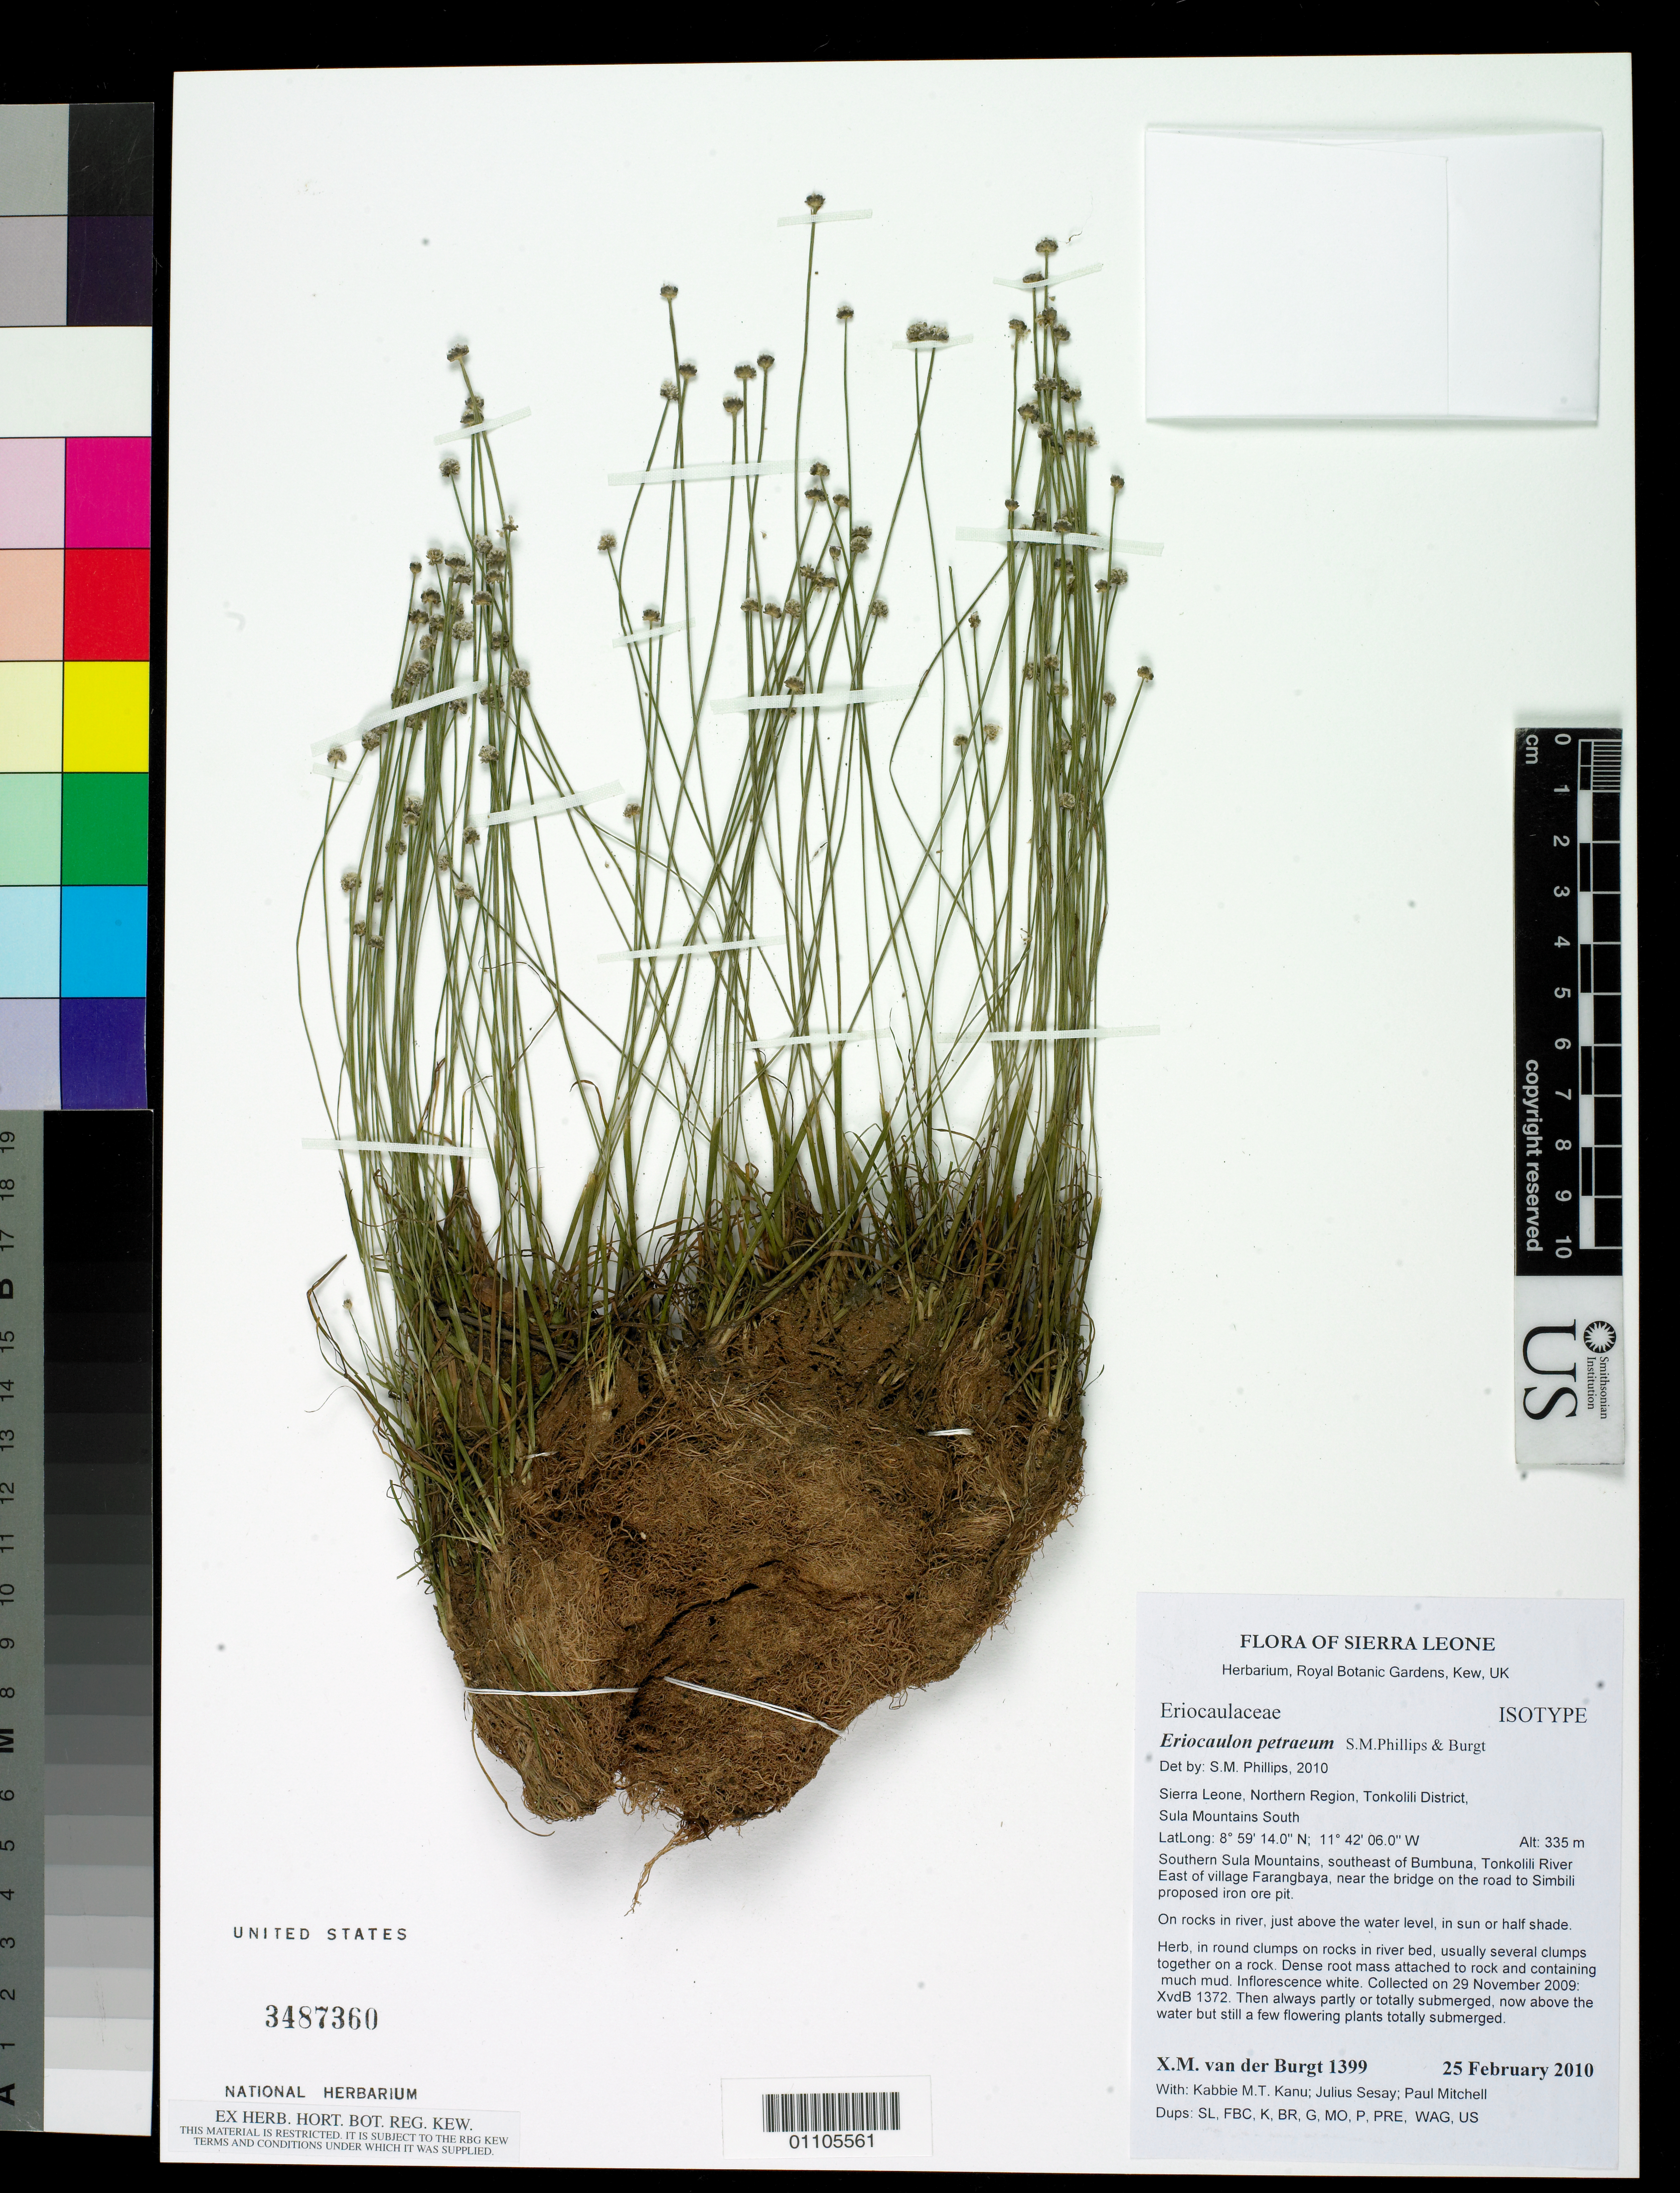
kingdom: Plantae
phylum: Tracheophyta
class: Liliopsida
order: Poales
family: Eriocaulaceae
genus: Eriocaulon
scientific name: Eriocaulon petraeum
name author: S.M. Phillips & Burgt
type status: Isotype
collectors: X. M. van der Burgt, K. Kanu, J. Sesay & P. Mitchell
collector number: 1399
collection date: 2010-02-25/2012-02-25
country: Sierra Leone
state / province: Northern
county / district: Tonkolili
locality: Northern Region, Tonkolili District. Sula Mountains South. Southern Sula Mountains, southeast of Bumbuna, Tonkolili River East of village Farangbaya, near the bridge on the road to Simbili proposed iron ore pit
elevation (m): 335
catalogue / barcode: US 3487360